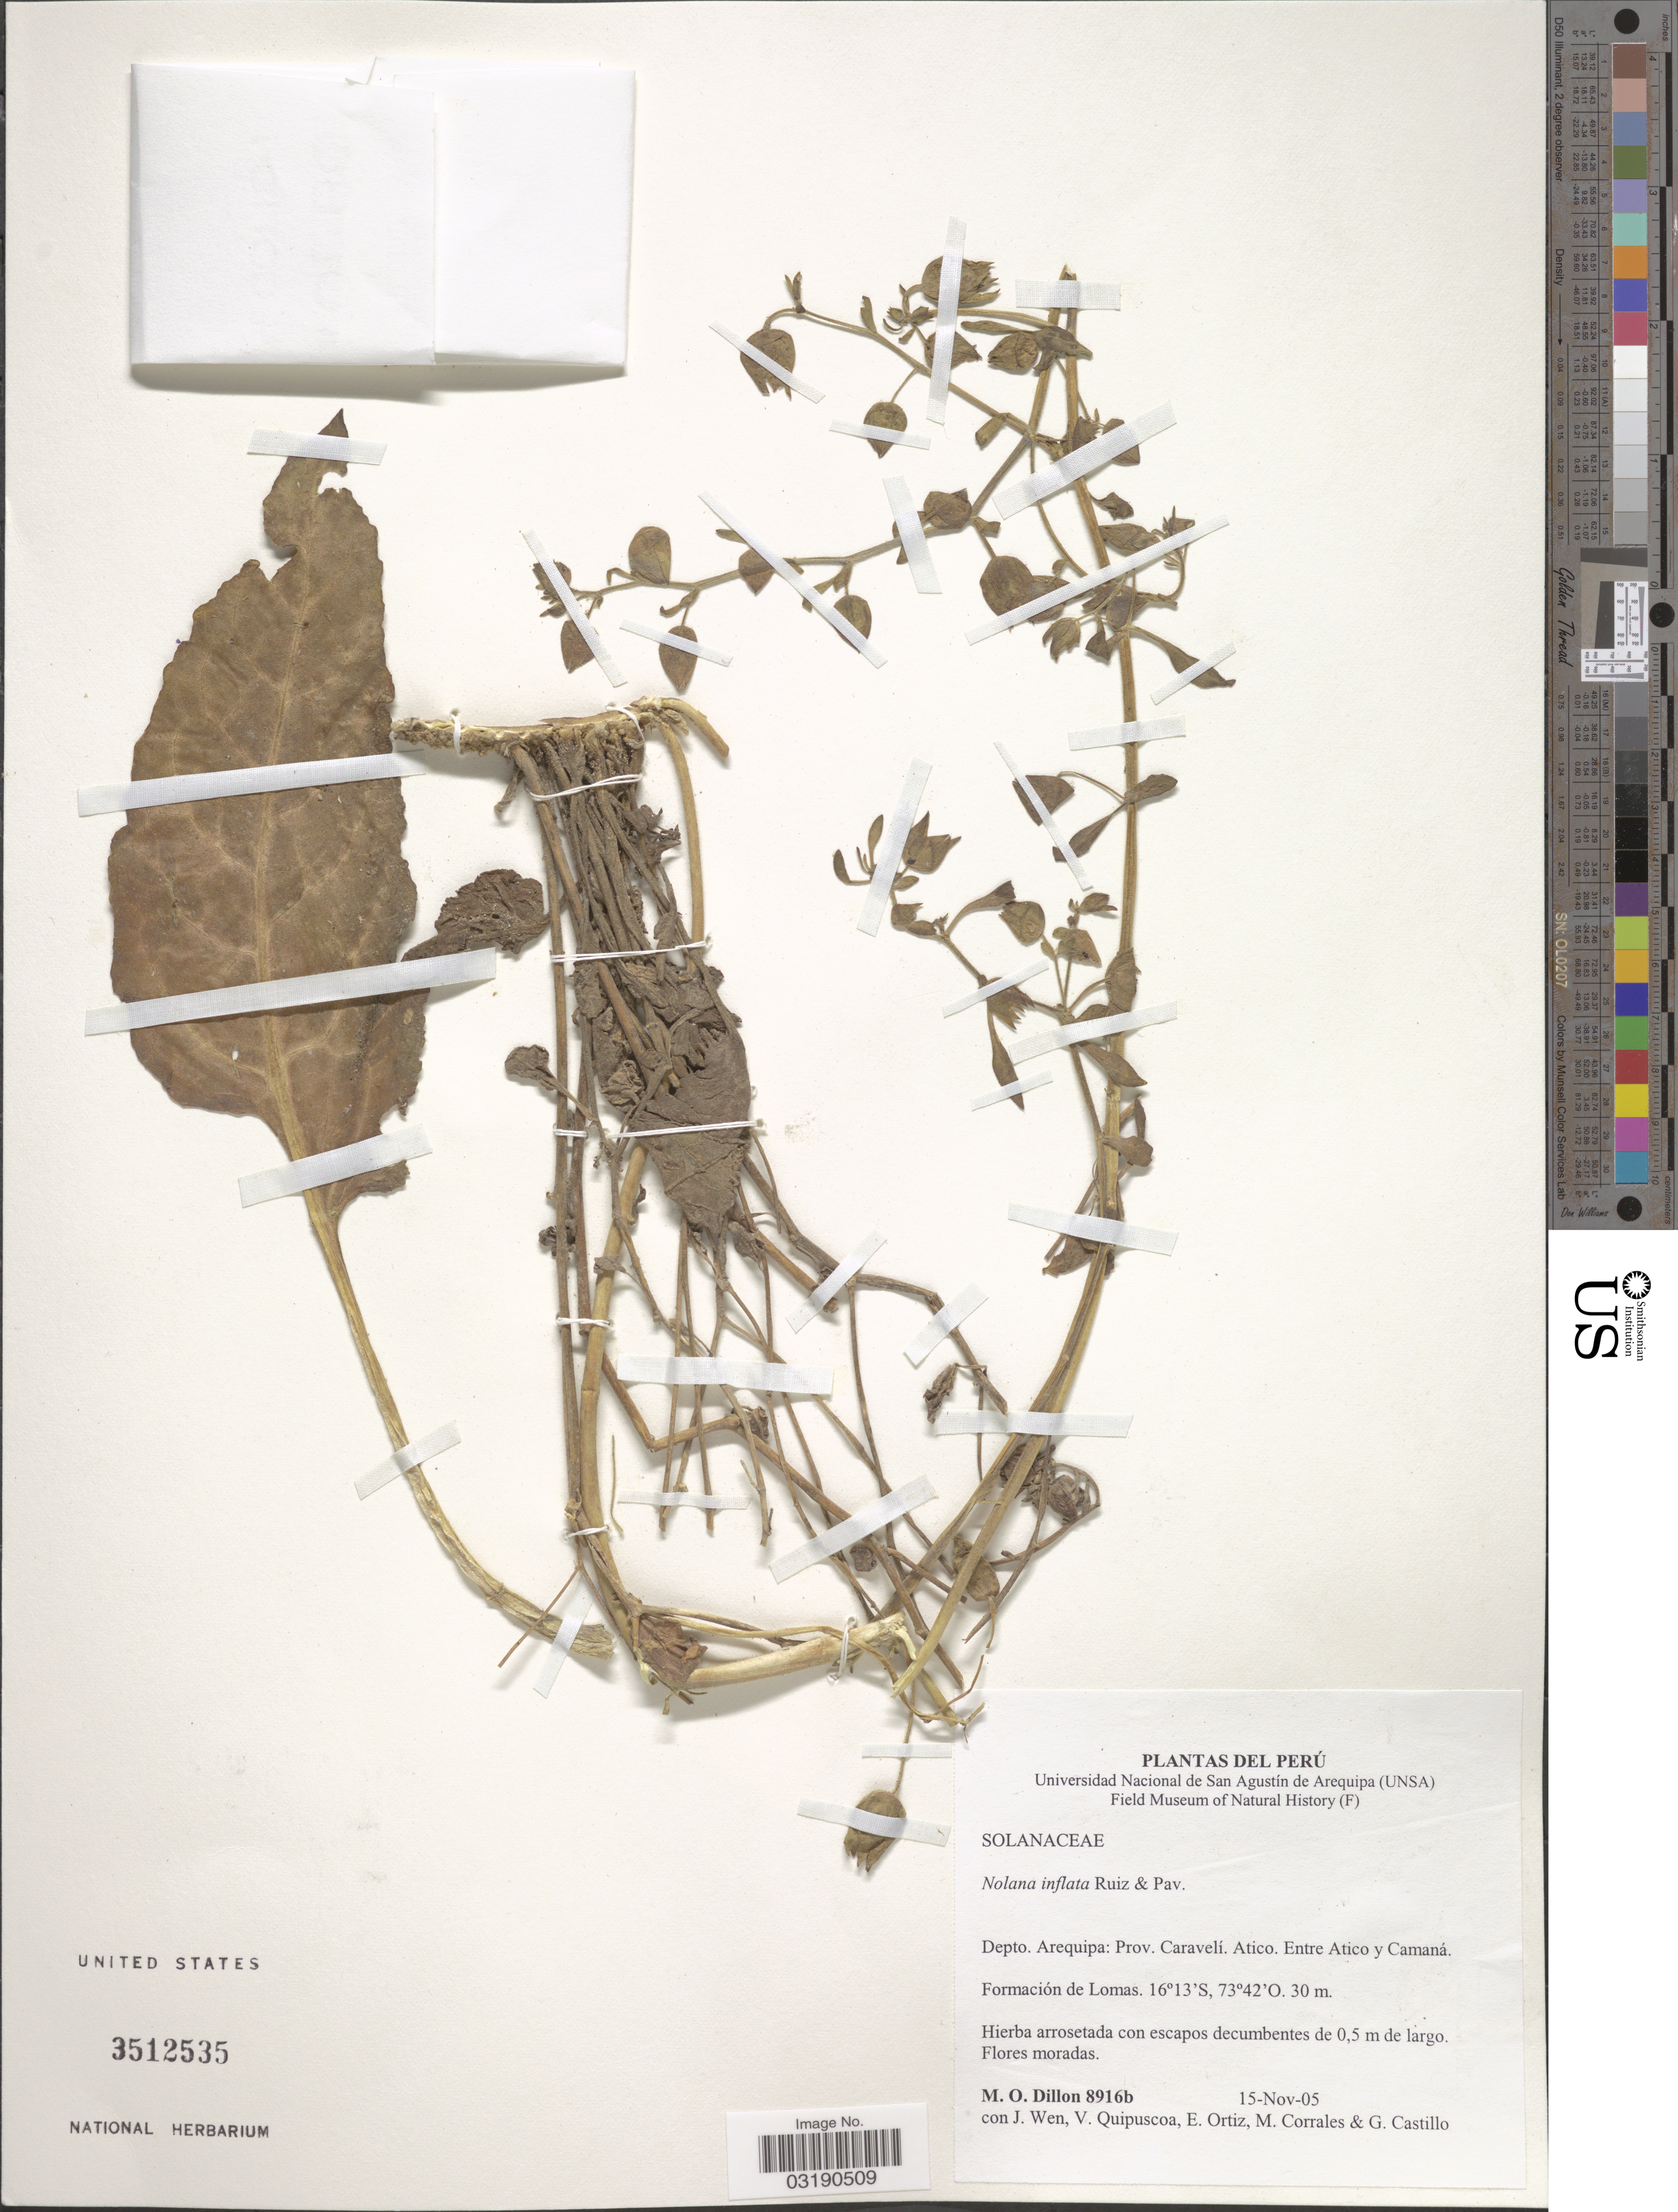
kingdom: Plantae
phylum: Tracheophyta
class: Magnoliopsida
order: Solanales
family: Solanaceae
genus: Nolana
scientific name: Nolana inflata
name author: (Pav.) Ruiz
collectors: M. O. Dillon, J. Wen, V. Quipuscoa, E. Ortiz & et al.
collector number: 8916b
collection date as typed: Transcribed d/m/y: 15/11/5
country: Peru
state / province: Arequipa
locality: Depto. Arequipa: Prov. Caravelí, Atico. Entre Atico y Camaná.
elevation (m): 30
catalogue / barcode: US 3512535